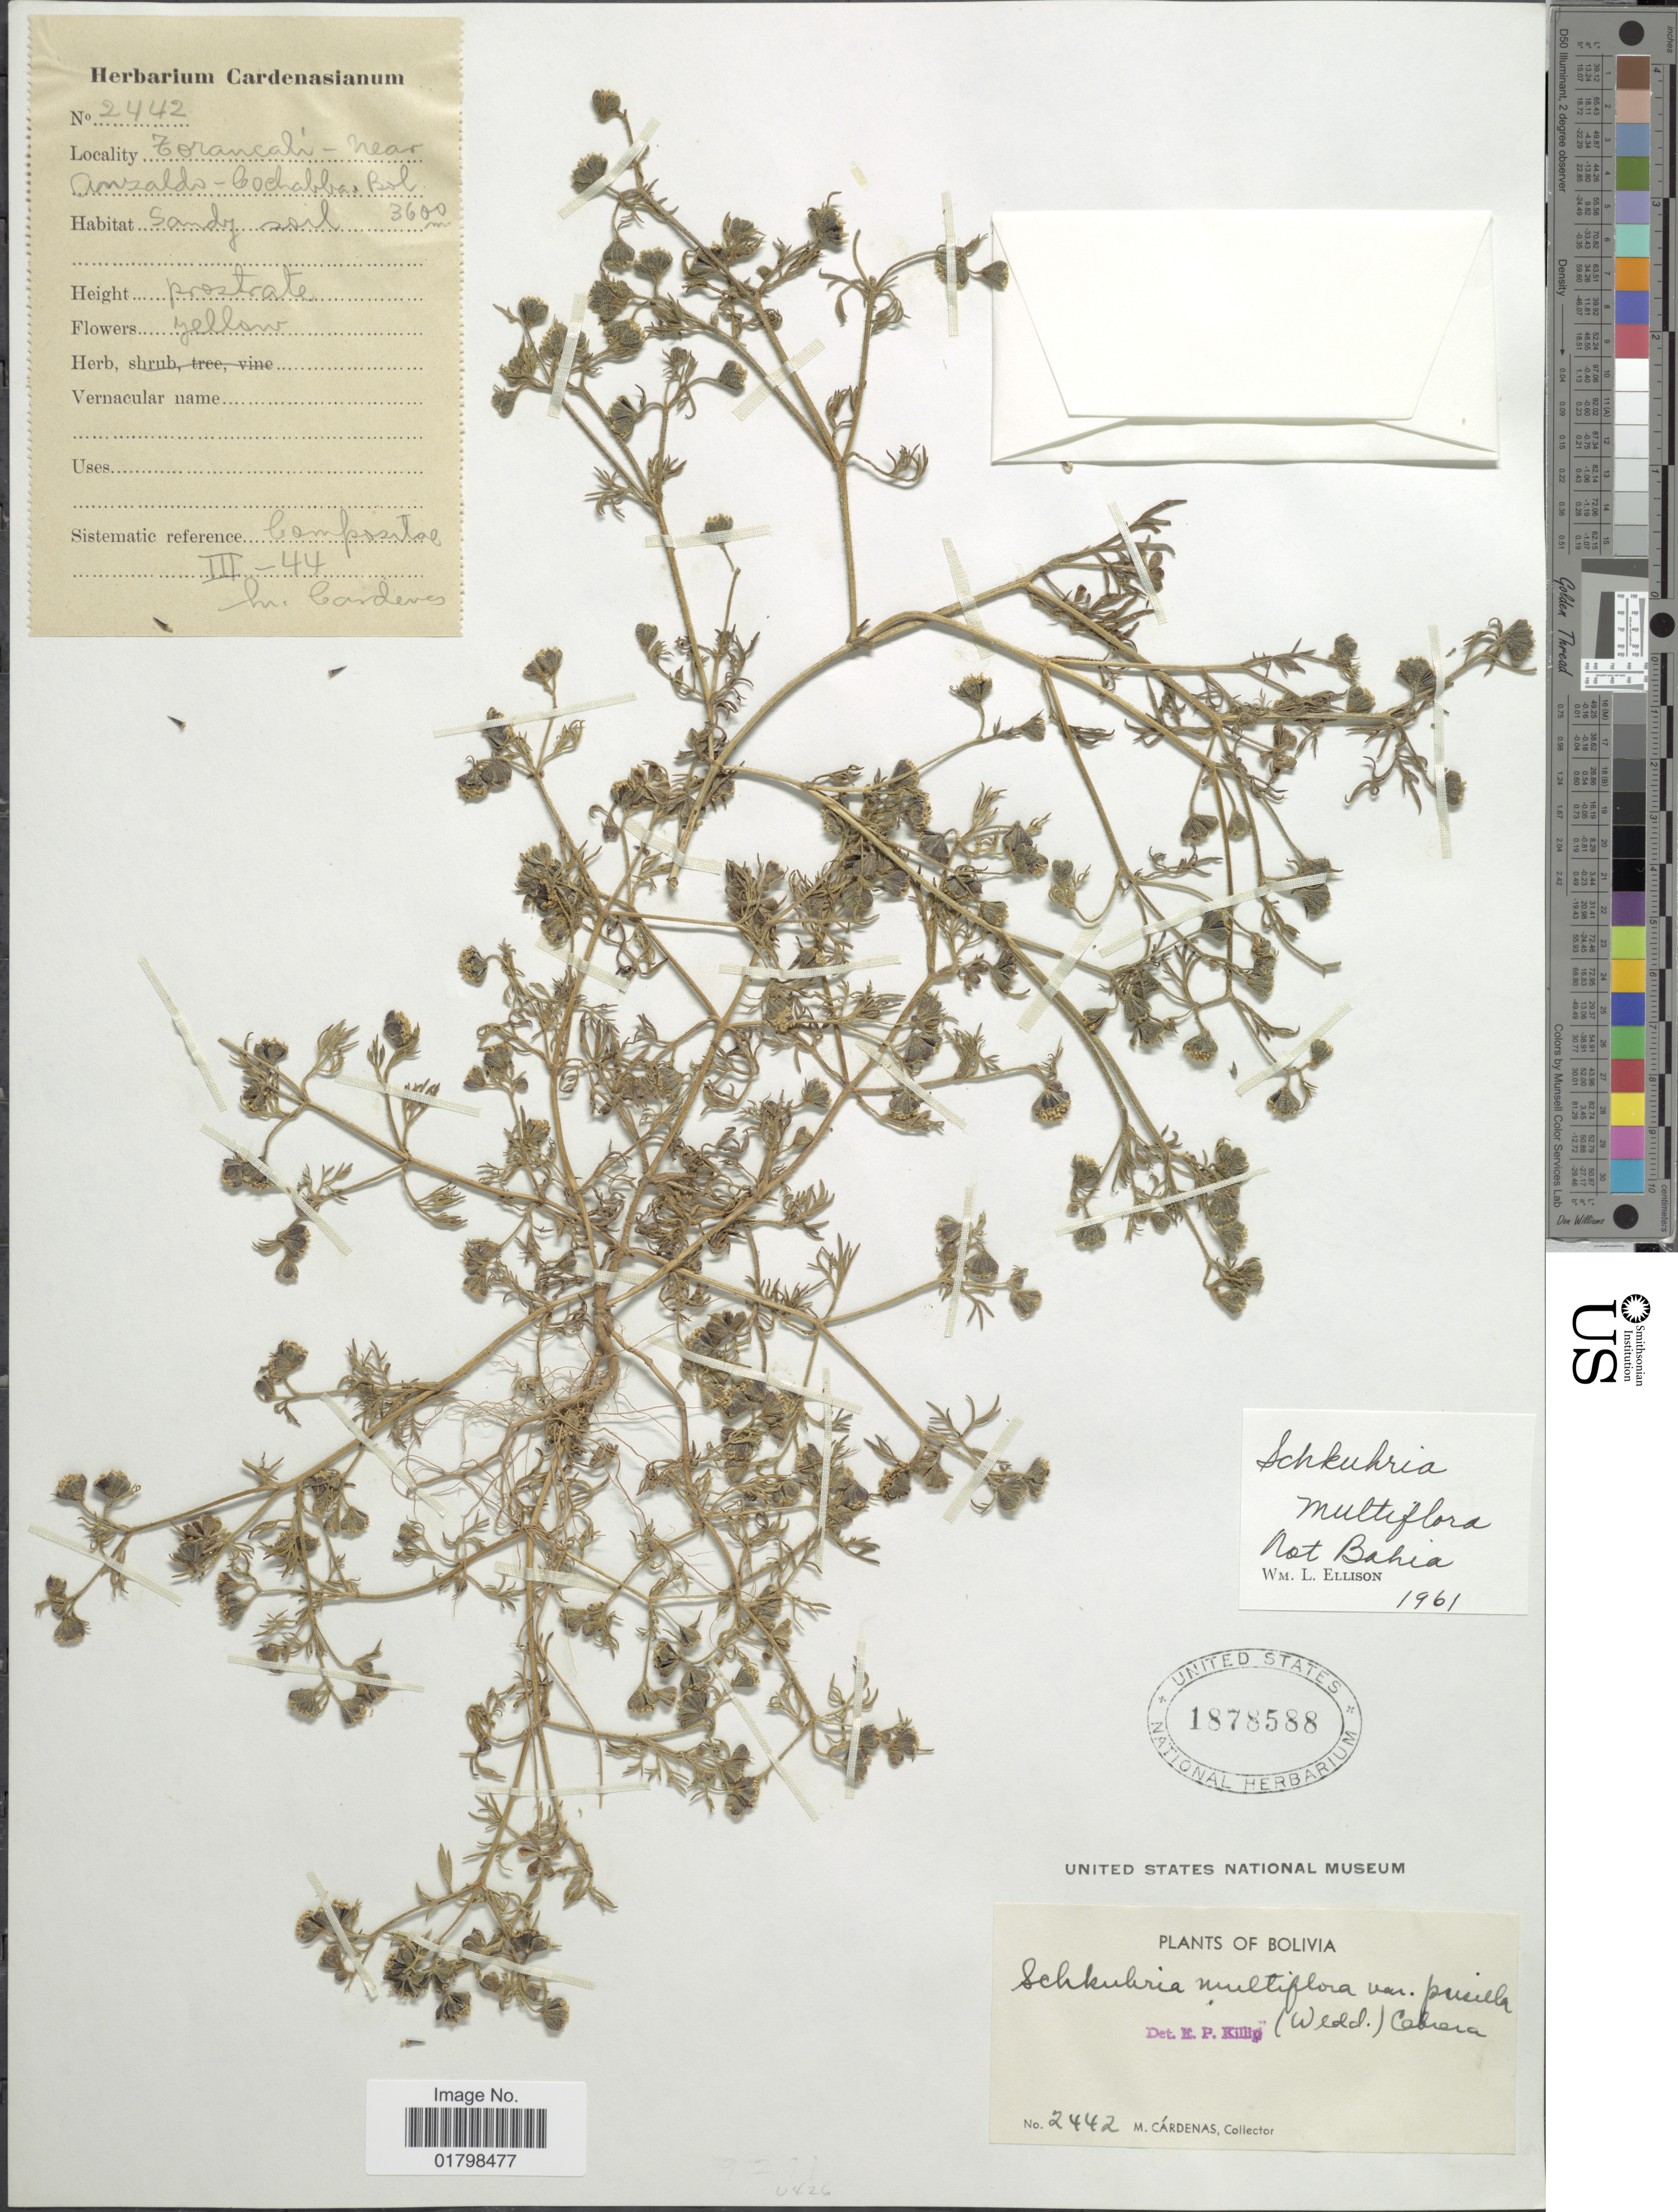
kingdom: Plantae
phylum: Tracheophyta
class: Magnoliopsida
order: Asterales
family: Asteraceae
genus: Schkuhria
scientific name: Schkuhria multiflora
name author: Hook. & Arn.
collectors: M. Cárdenas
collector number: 2442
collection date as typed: Transcribed d/m/y: /3/44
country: Bolivia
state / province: Cochabamba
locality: Torancali near Anzaldo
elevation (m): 3600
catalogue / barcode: US 1878588